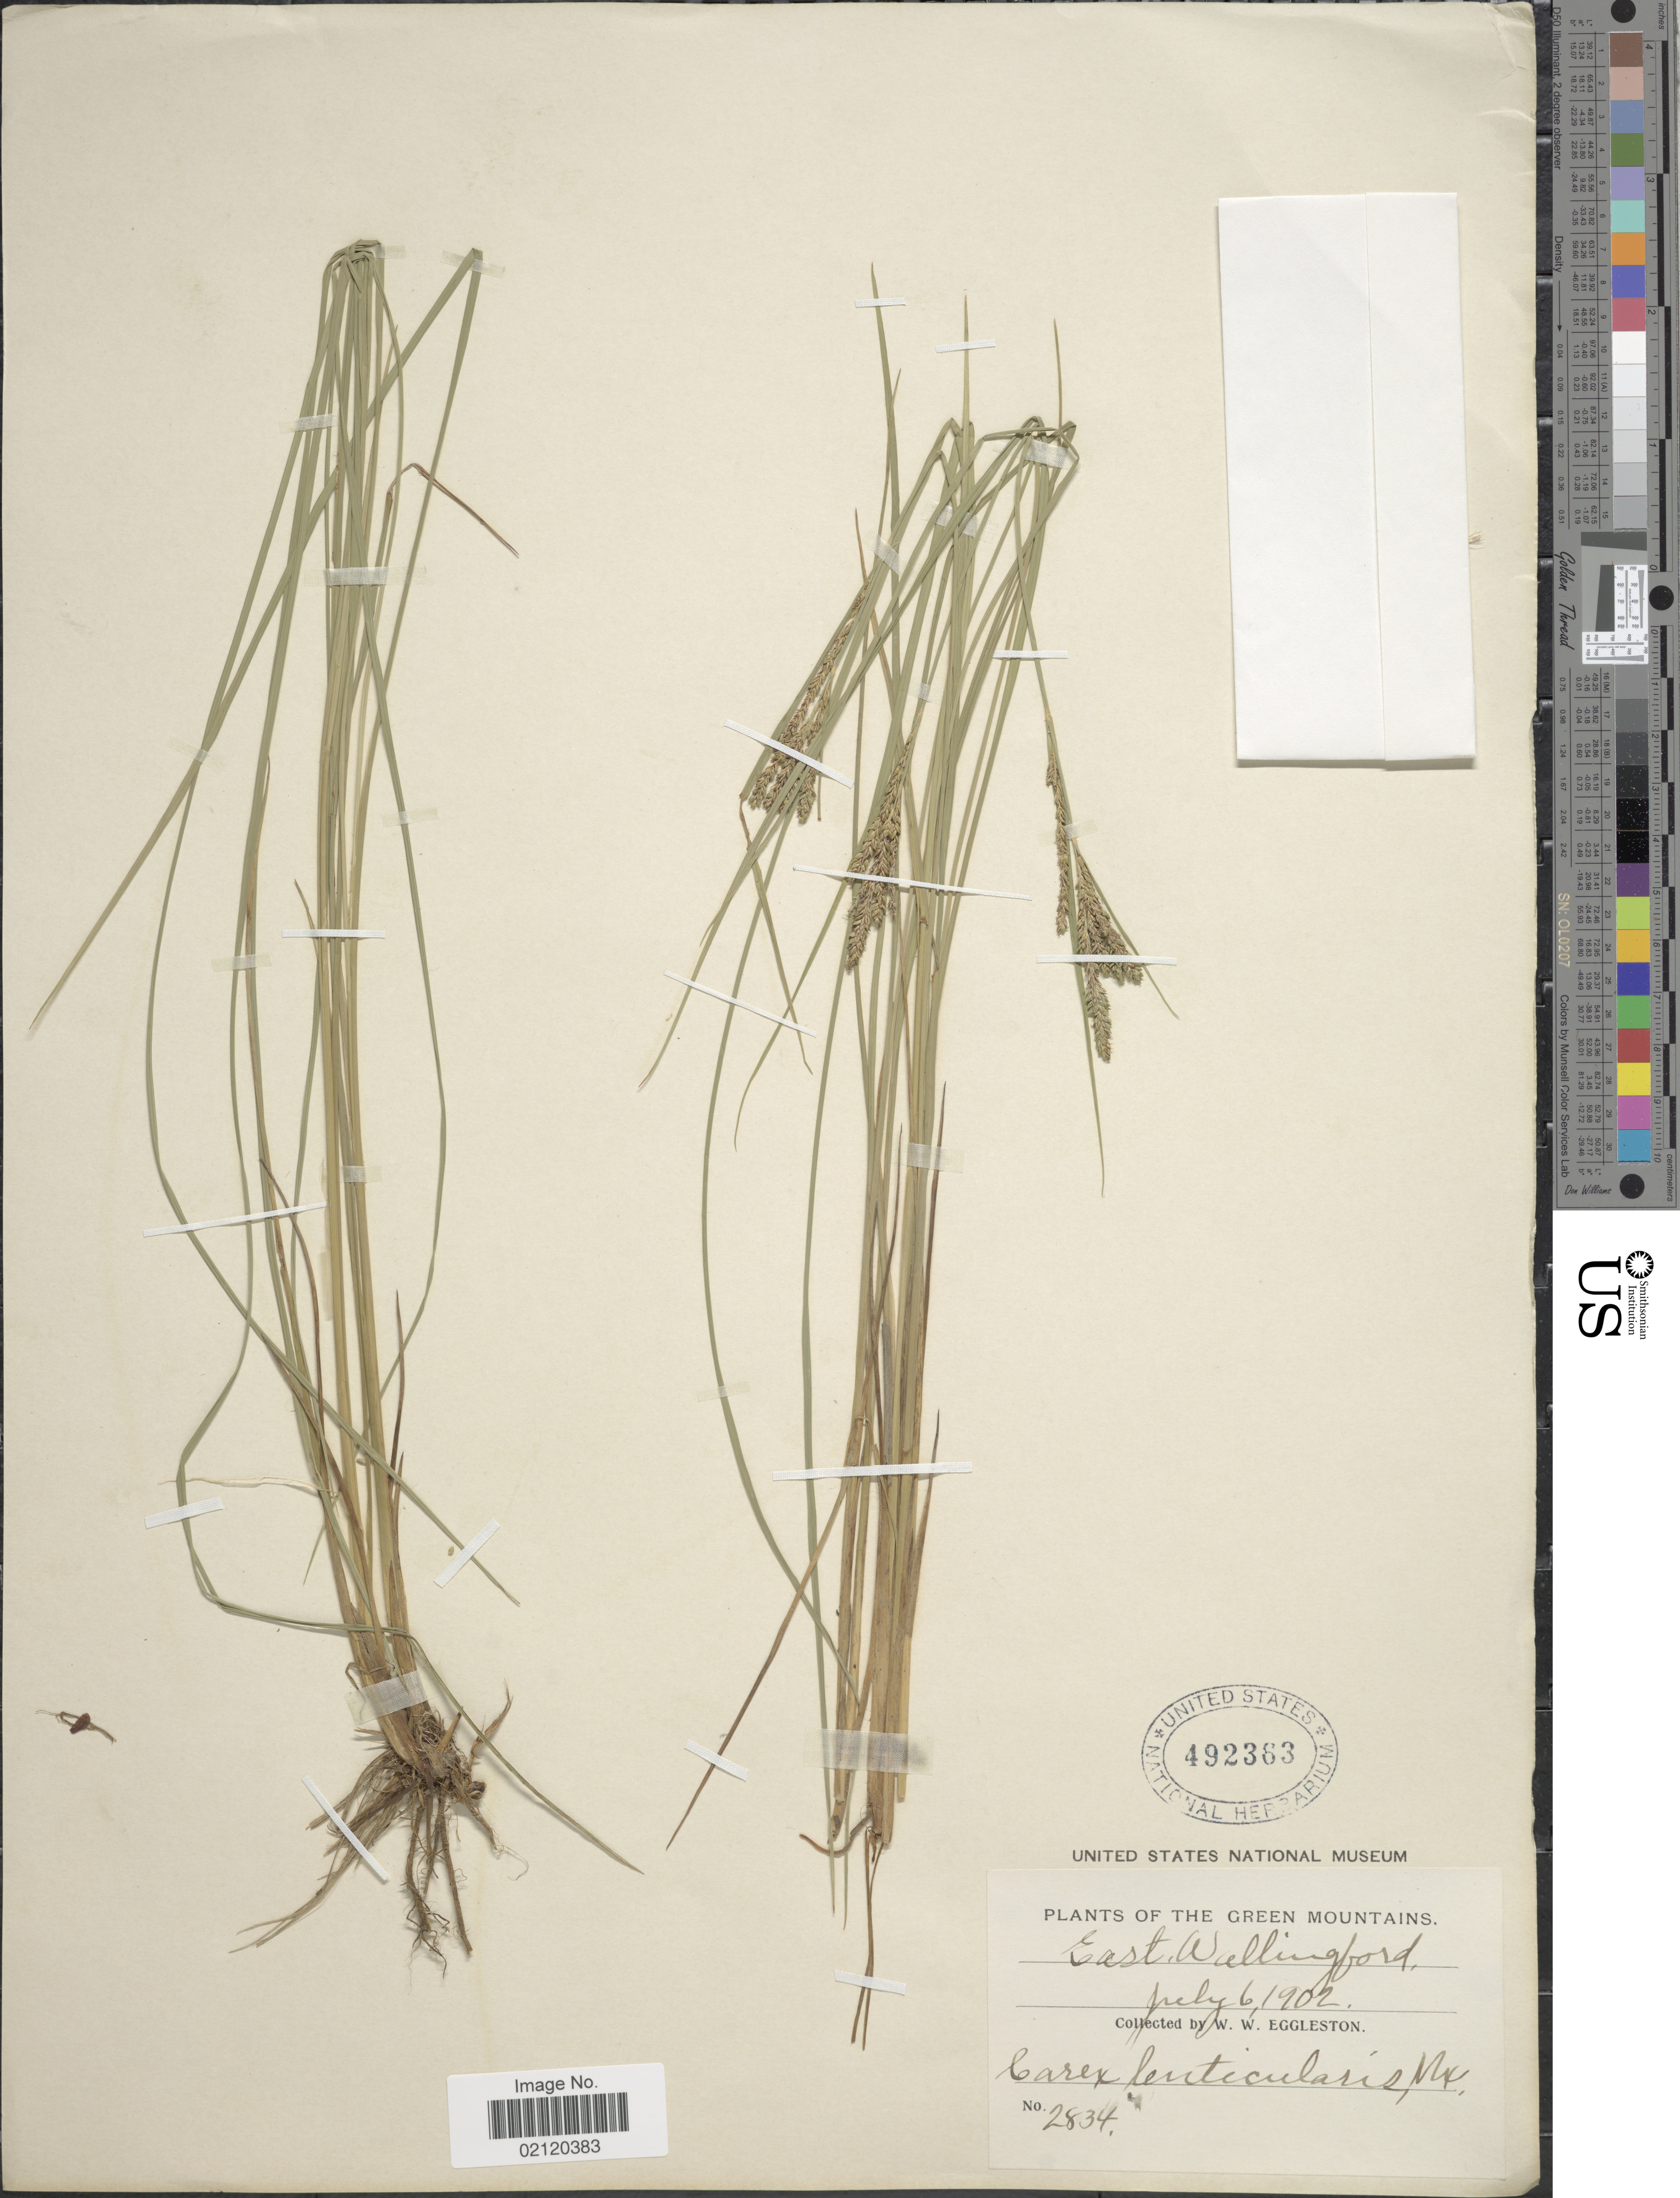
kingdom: Plantae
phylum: Tracheophyta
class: Liliopsida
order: Poales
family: Cyperaceae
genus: Carex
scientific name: Carex lenticularis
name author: Michx.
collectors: W. W. Eggleston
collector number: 2834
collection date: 1902-07-06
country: United States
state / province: Vermont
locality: The Green Mountains, East Wallingford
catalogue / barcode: US 492363